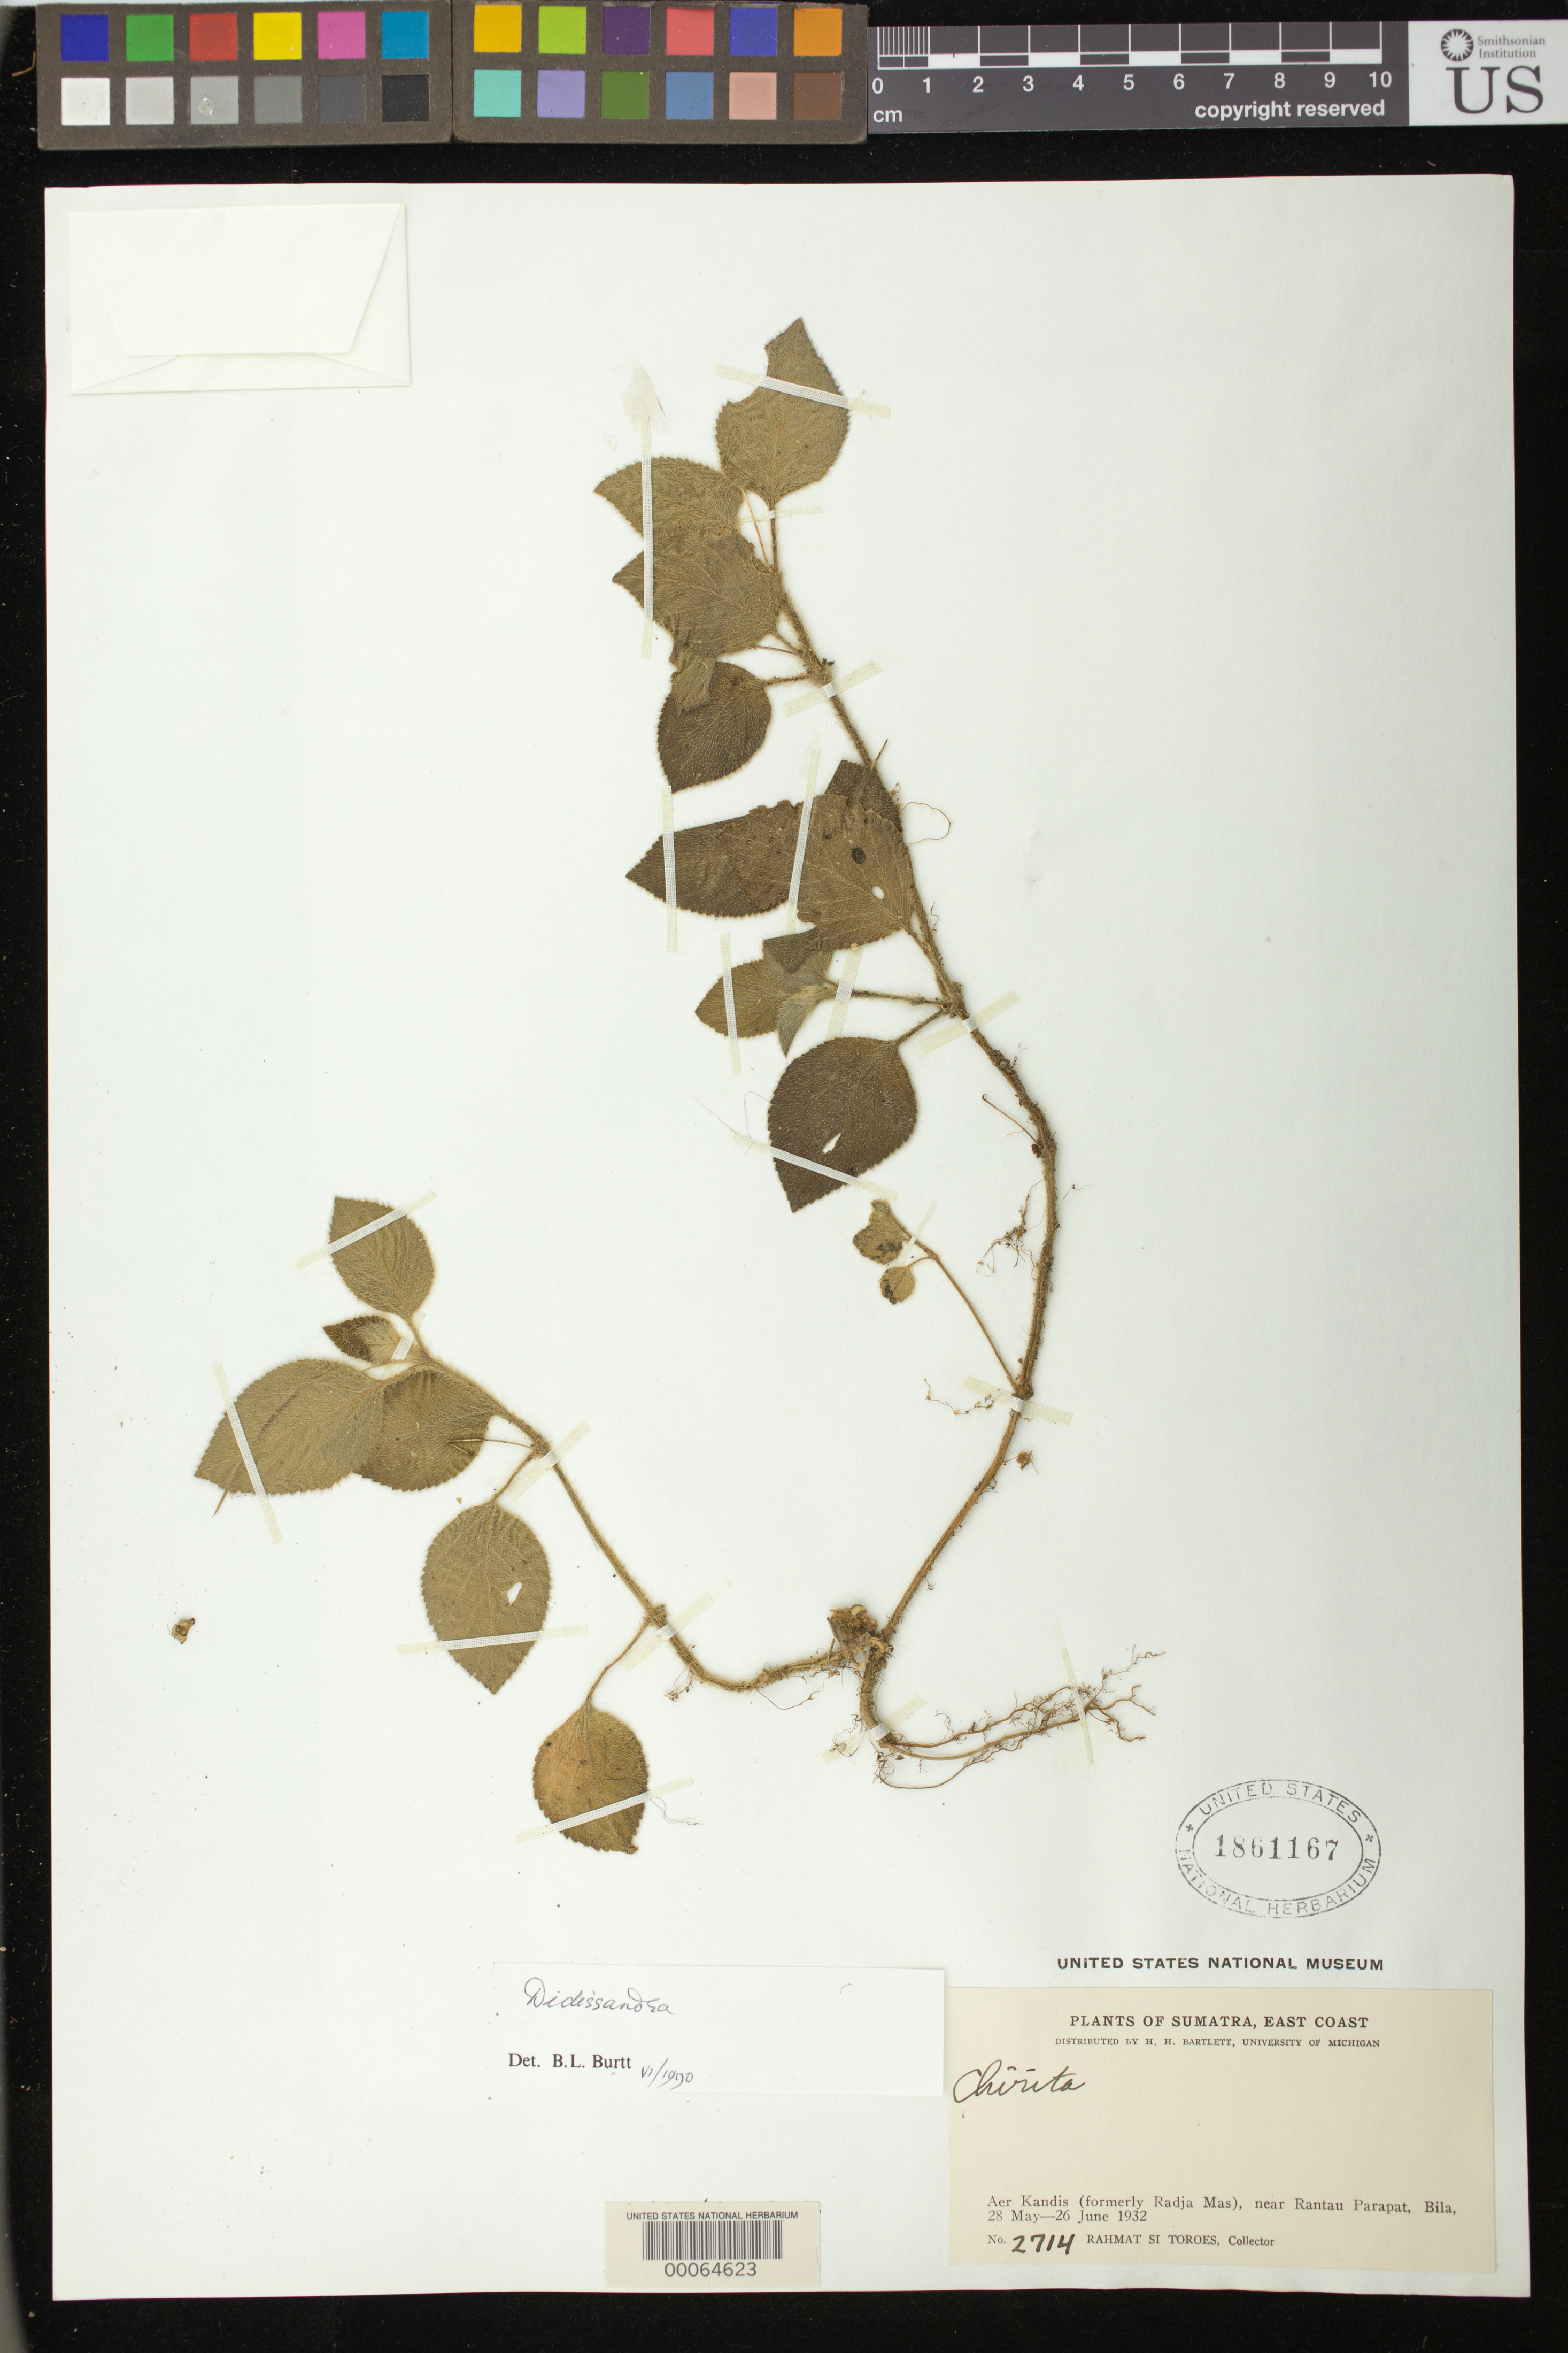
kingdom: Plantae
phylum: Tracheophyta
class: Magnoliopsida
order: Lamiales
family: Gesneriaceae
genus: Didissandra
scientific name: Didissandra sp.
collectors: Rahmat Si Boeea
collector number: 2714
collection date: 1932-05-28/1932-06-26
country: Indonesia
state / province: Sumatra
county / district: Sumatera Utara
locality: Aer Kandis (formerly Radja Mas), near Rantau Parapat, Bila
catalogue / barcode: US 1861167